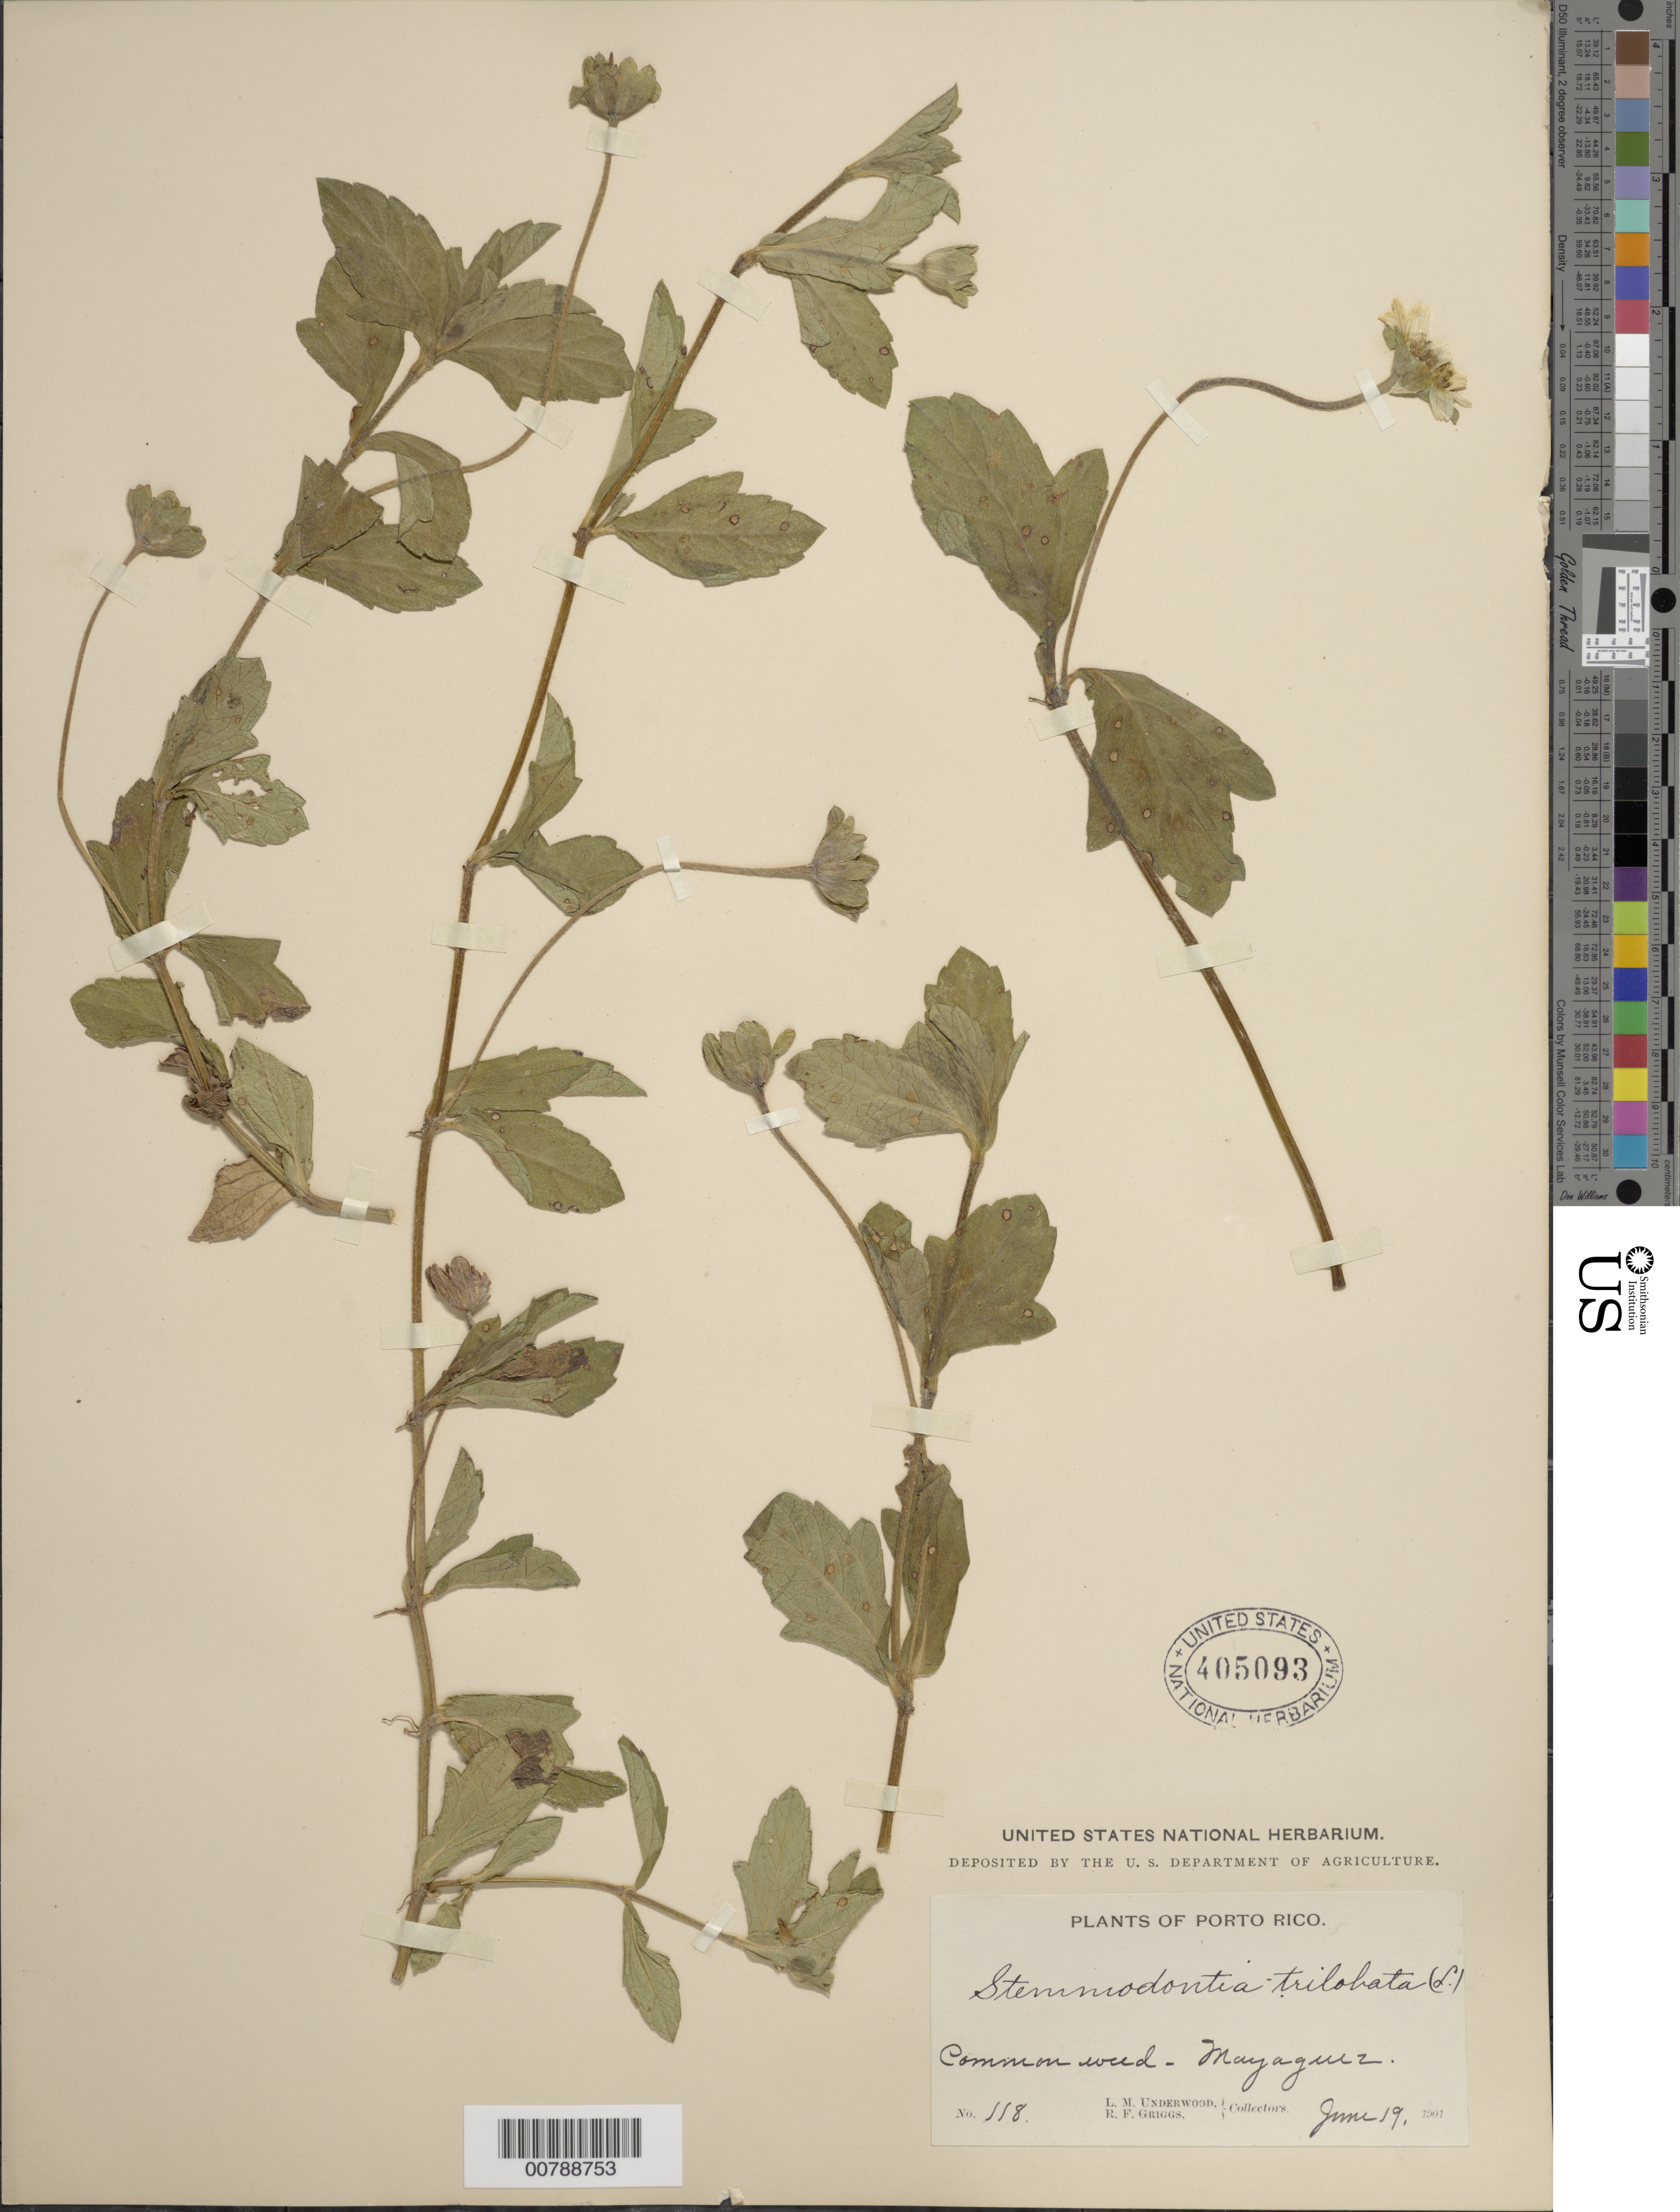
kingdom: Plantae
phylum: Tracheophyta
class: Magnoliopsida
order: Asterales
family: Asteraceae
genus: Sphagneticola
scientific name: Sphagneticola trilobata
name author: (L.) Pruski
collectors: L. M. Underwood & R. F. Griggs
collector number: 118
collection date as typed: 19 Jun 1903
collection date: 1903-06-19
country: Puerto Rico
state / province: Mayagüez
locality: Mayagüez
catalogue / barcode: US 405093